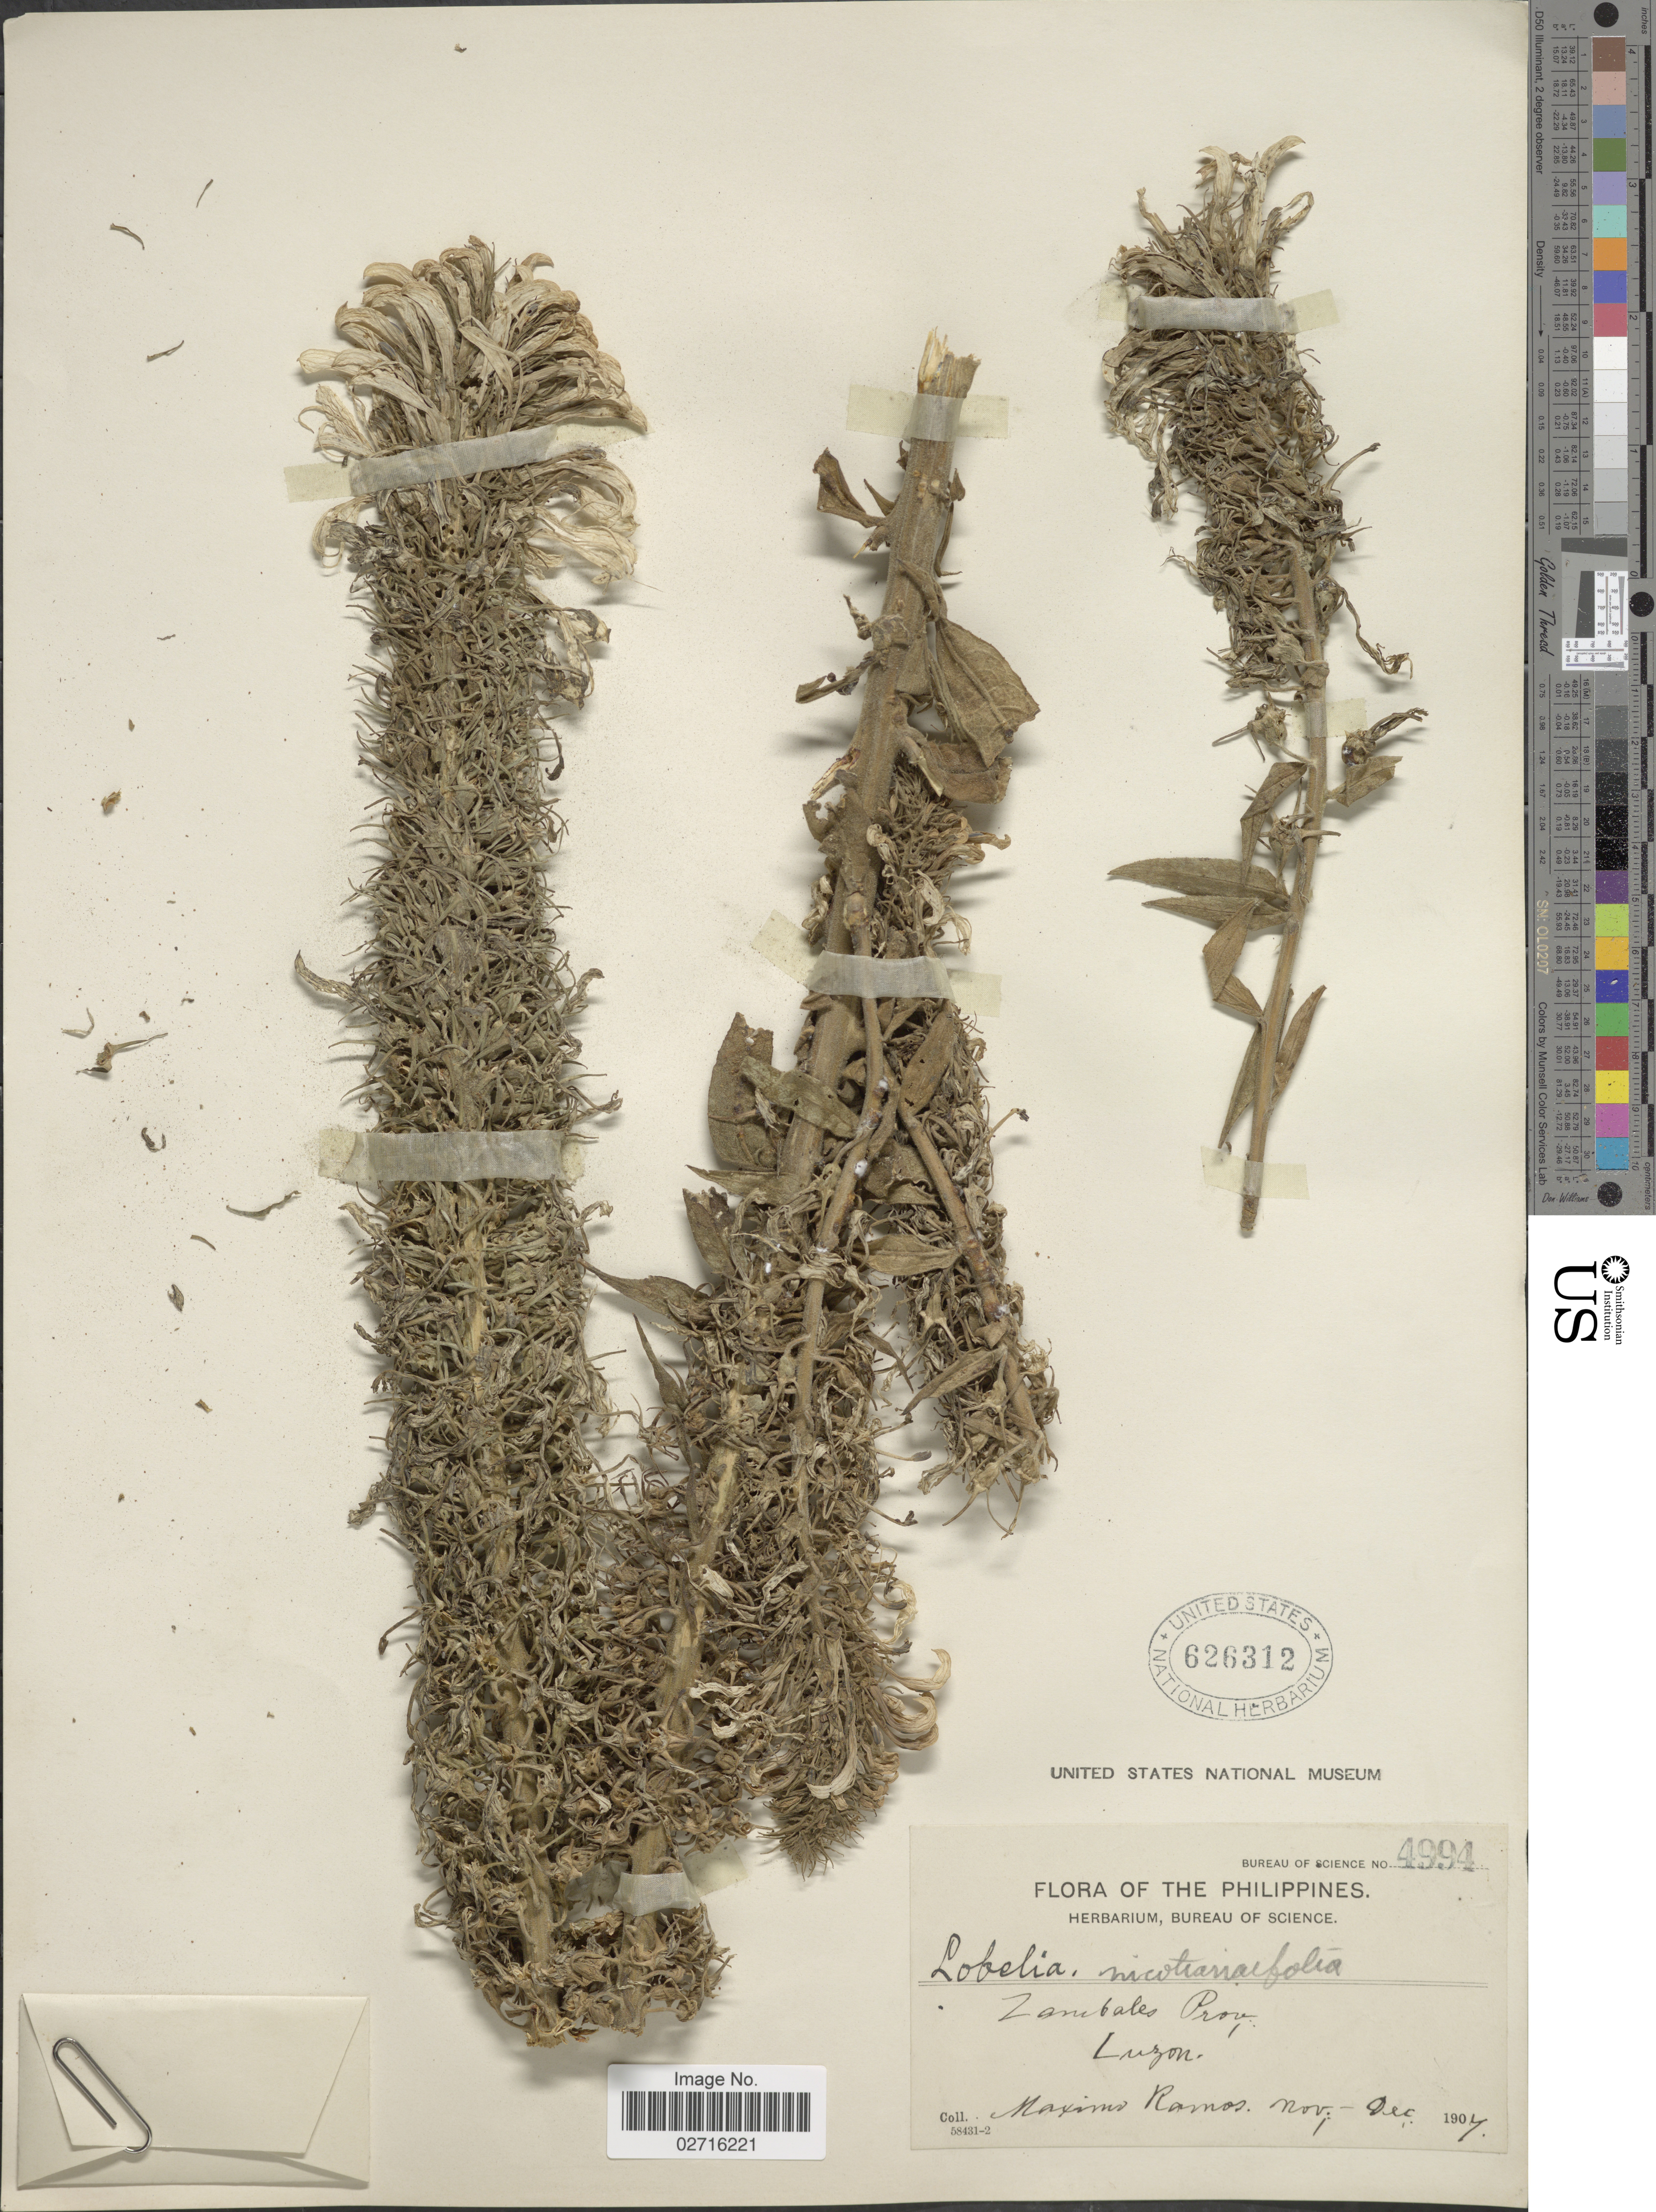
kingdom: Plantae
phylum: Tracheophyta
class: Magnoliopsida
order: Asterales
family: Campanulaceae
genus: Lobelia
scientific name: Lobelia nicotianifolia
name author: Roth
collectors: M. Ramos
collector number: Bureau of Science 4994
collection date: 1907-11/1907-12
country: Philippines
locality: Zambales Prov., Luzon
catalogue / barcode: US 626312